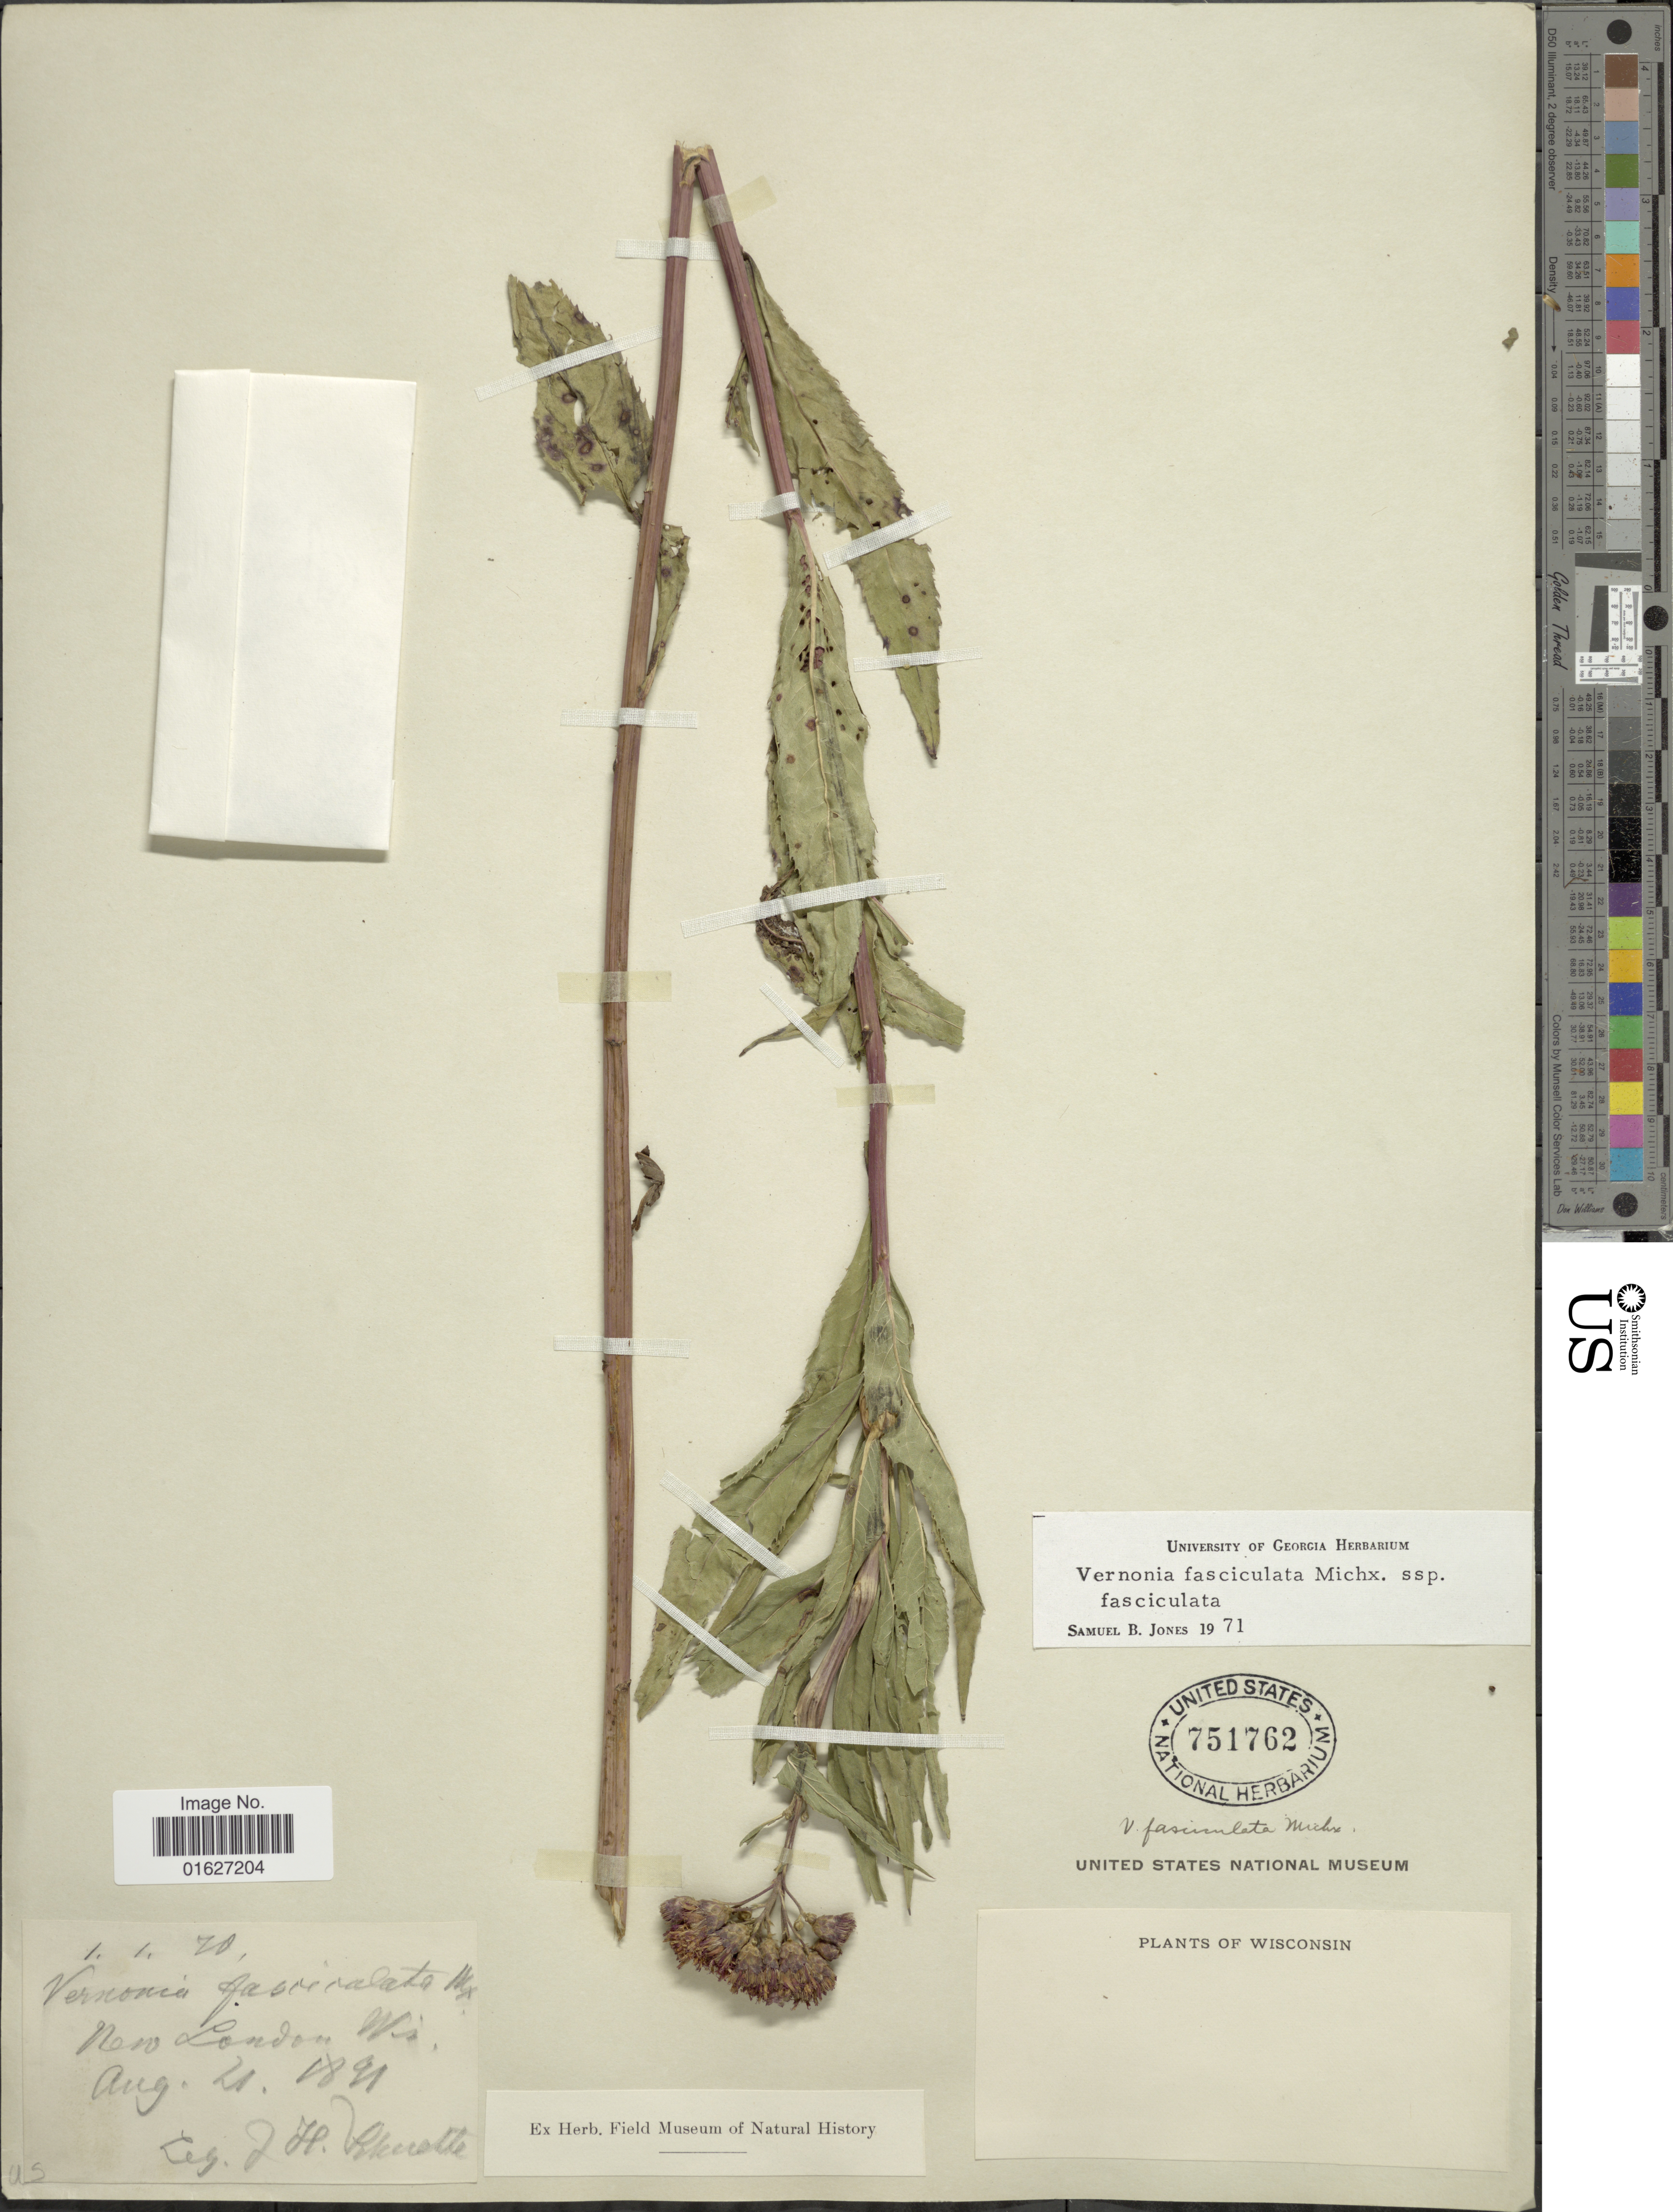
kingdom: Plantae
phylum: Tracheophyta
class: Magnoliopsida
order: Asterales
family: Asteraceae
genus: Vernonia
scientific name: Vernonia fasciculata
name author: Michx.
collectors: J. H. Schuette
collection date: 1891-08-21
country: United States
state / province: Wisconsin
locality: New London. Wis.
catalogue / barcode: US 751762